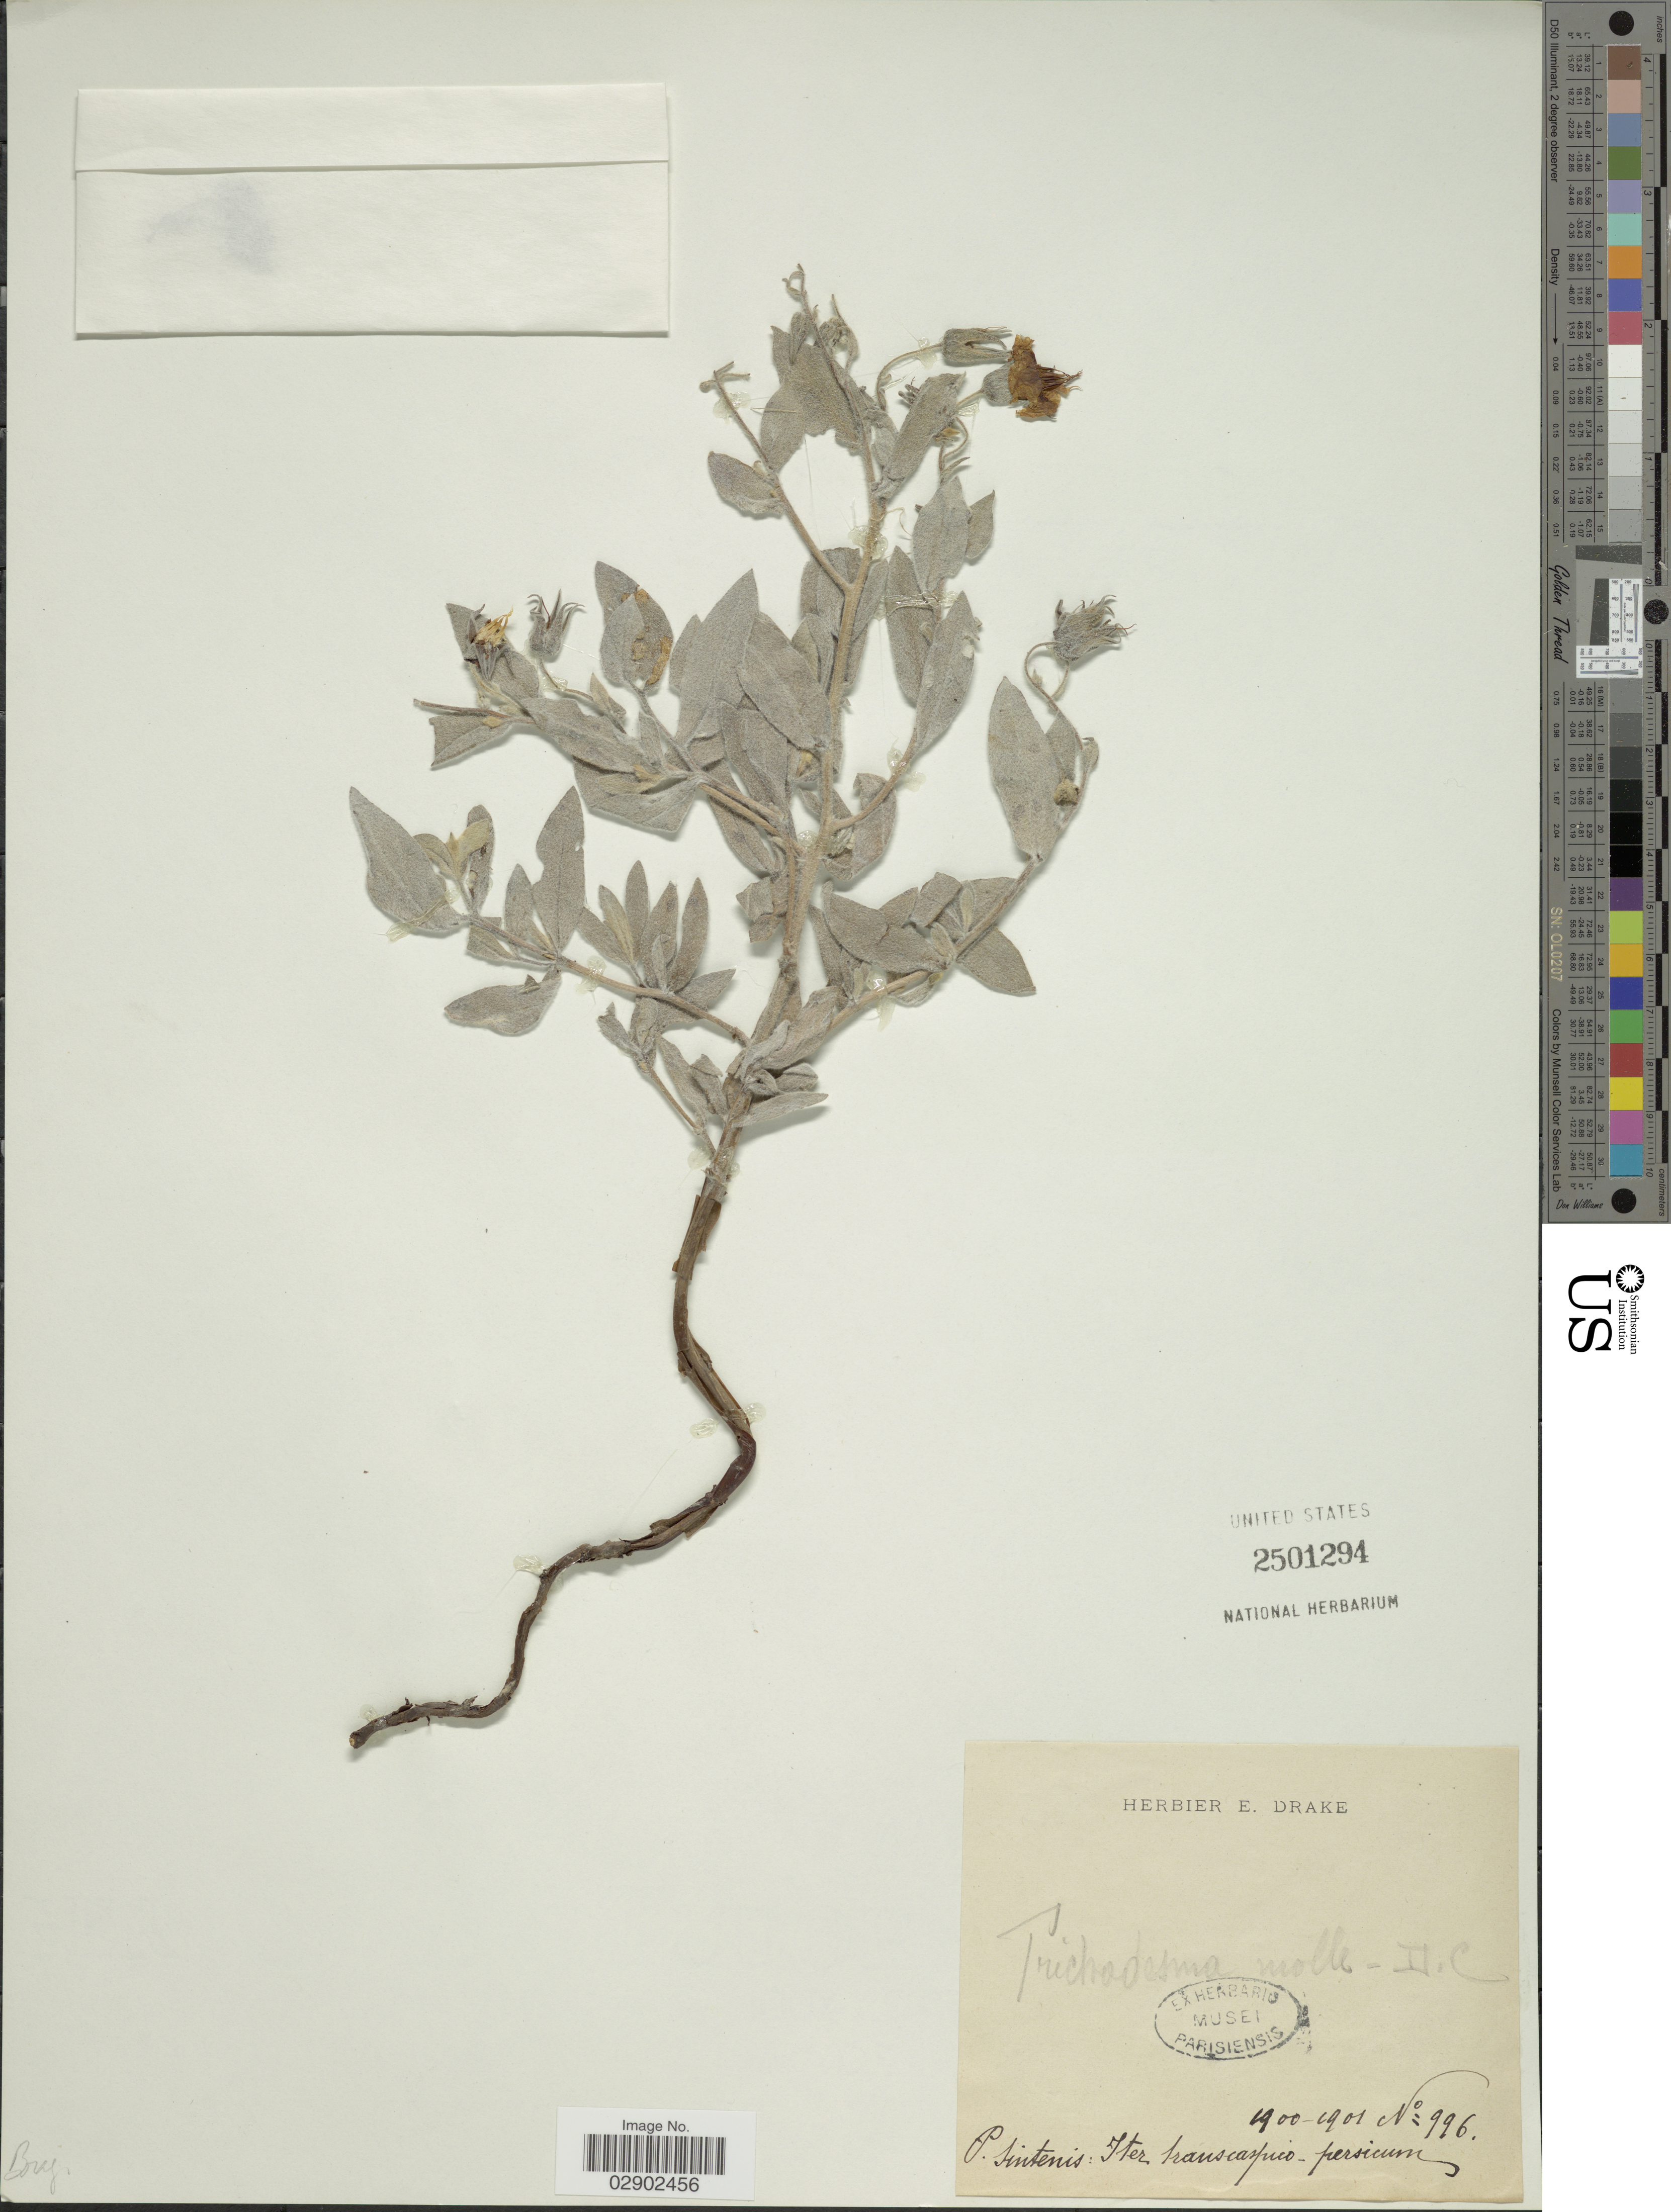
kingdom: Plantae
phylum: Tracheophyta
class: Magnoliopsida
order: Boraginales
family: Boraginaceae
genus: Trichodesma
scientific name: Trichodesma molle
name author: DC.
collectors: P. Sintenis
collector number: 996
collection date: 1900/1901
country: Iran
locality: Iter transcaspico-persicum.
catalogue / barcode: US 2501294